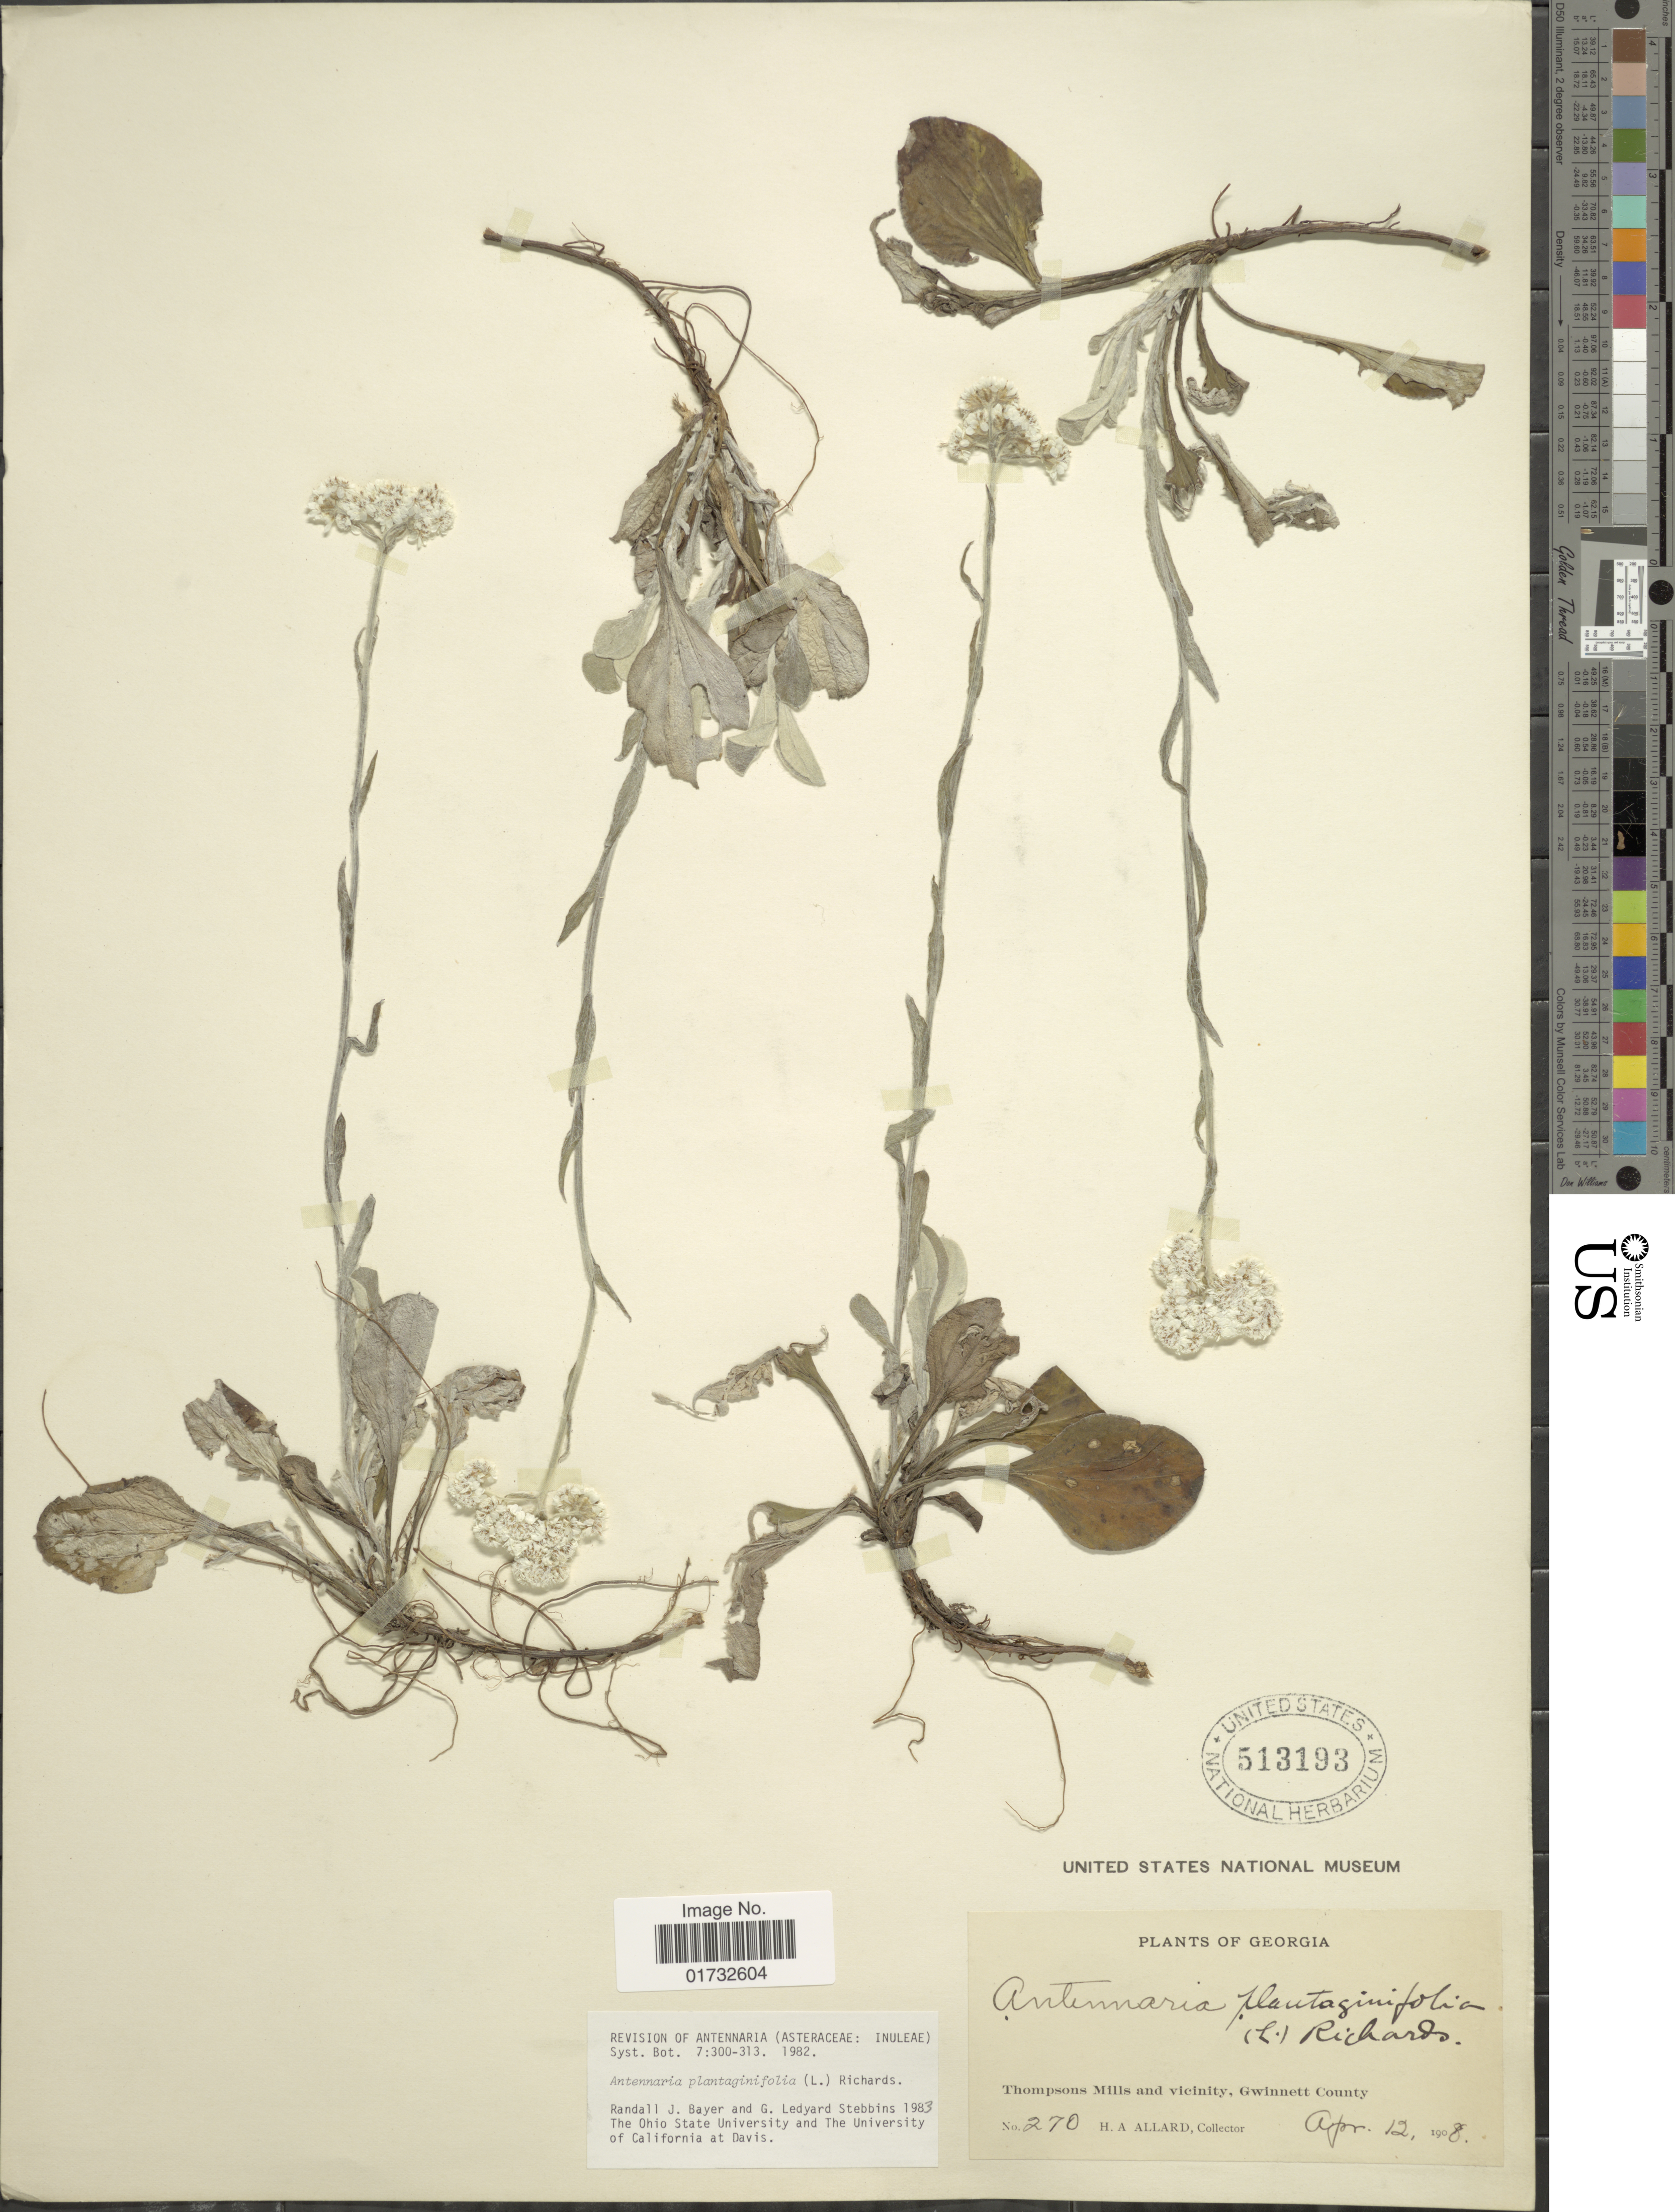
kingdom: Plantae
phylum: Tracheophyta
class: Magnoliopsida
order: Asterales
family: Asteraceae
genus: Antennaria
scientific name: Antennaria plantaginifolia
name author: (L.) Richardson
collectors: H. A. Allard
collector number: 270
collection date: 1908-04-12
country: United States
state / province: Georgia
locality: Thompsons Mills and vicinity, Gwinnett County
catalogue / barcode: US 513193